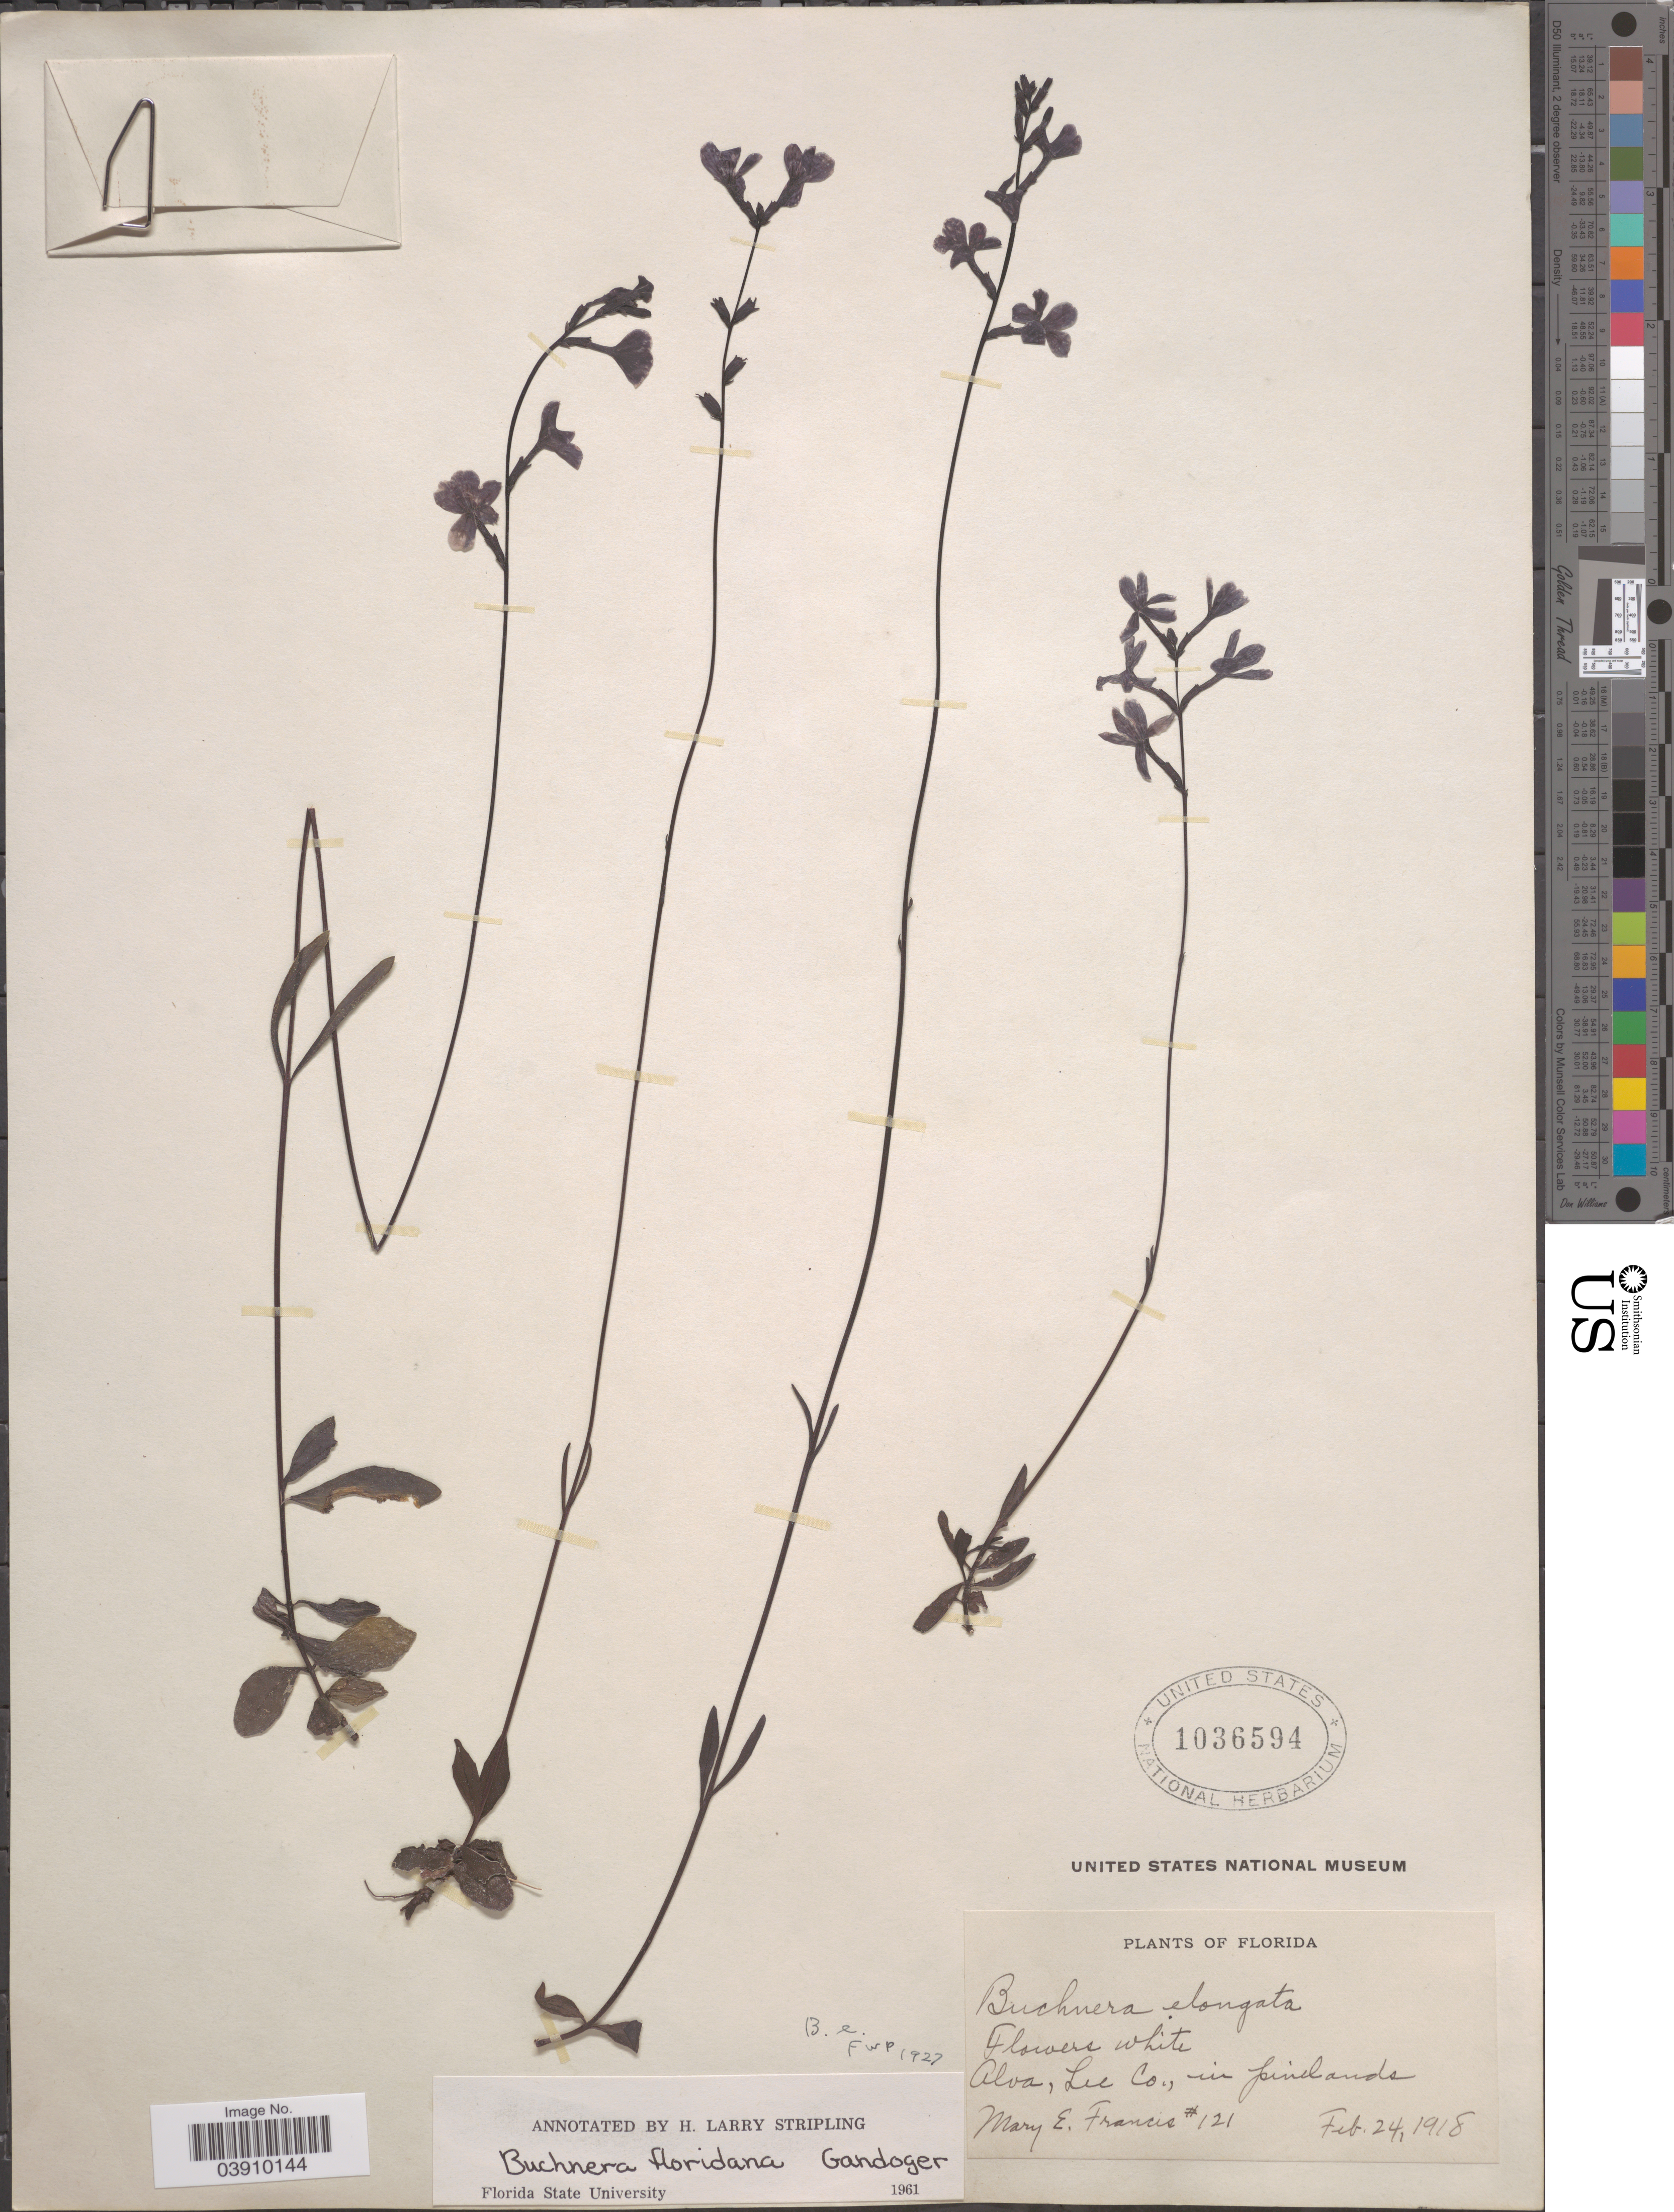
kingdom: Plantae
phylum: Tracheophyta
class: Magnoliopsida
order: Lamiales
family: Orobanchaceae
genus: Buchnera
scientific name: Buchnera floridana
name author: Gand.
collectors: M. E. Francis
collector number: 121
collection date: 1918-02-24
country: United States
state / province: Florida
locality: Alva, Lee Co.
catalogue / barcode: US 1036594